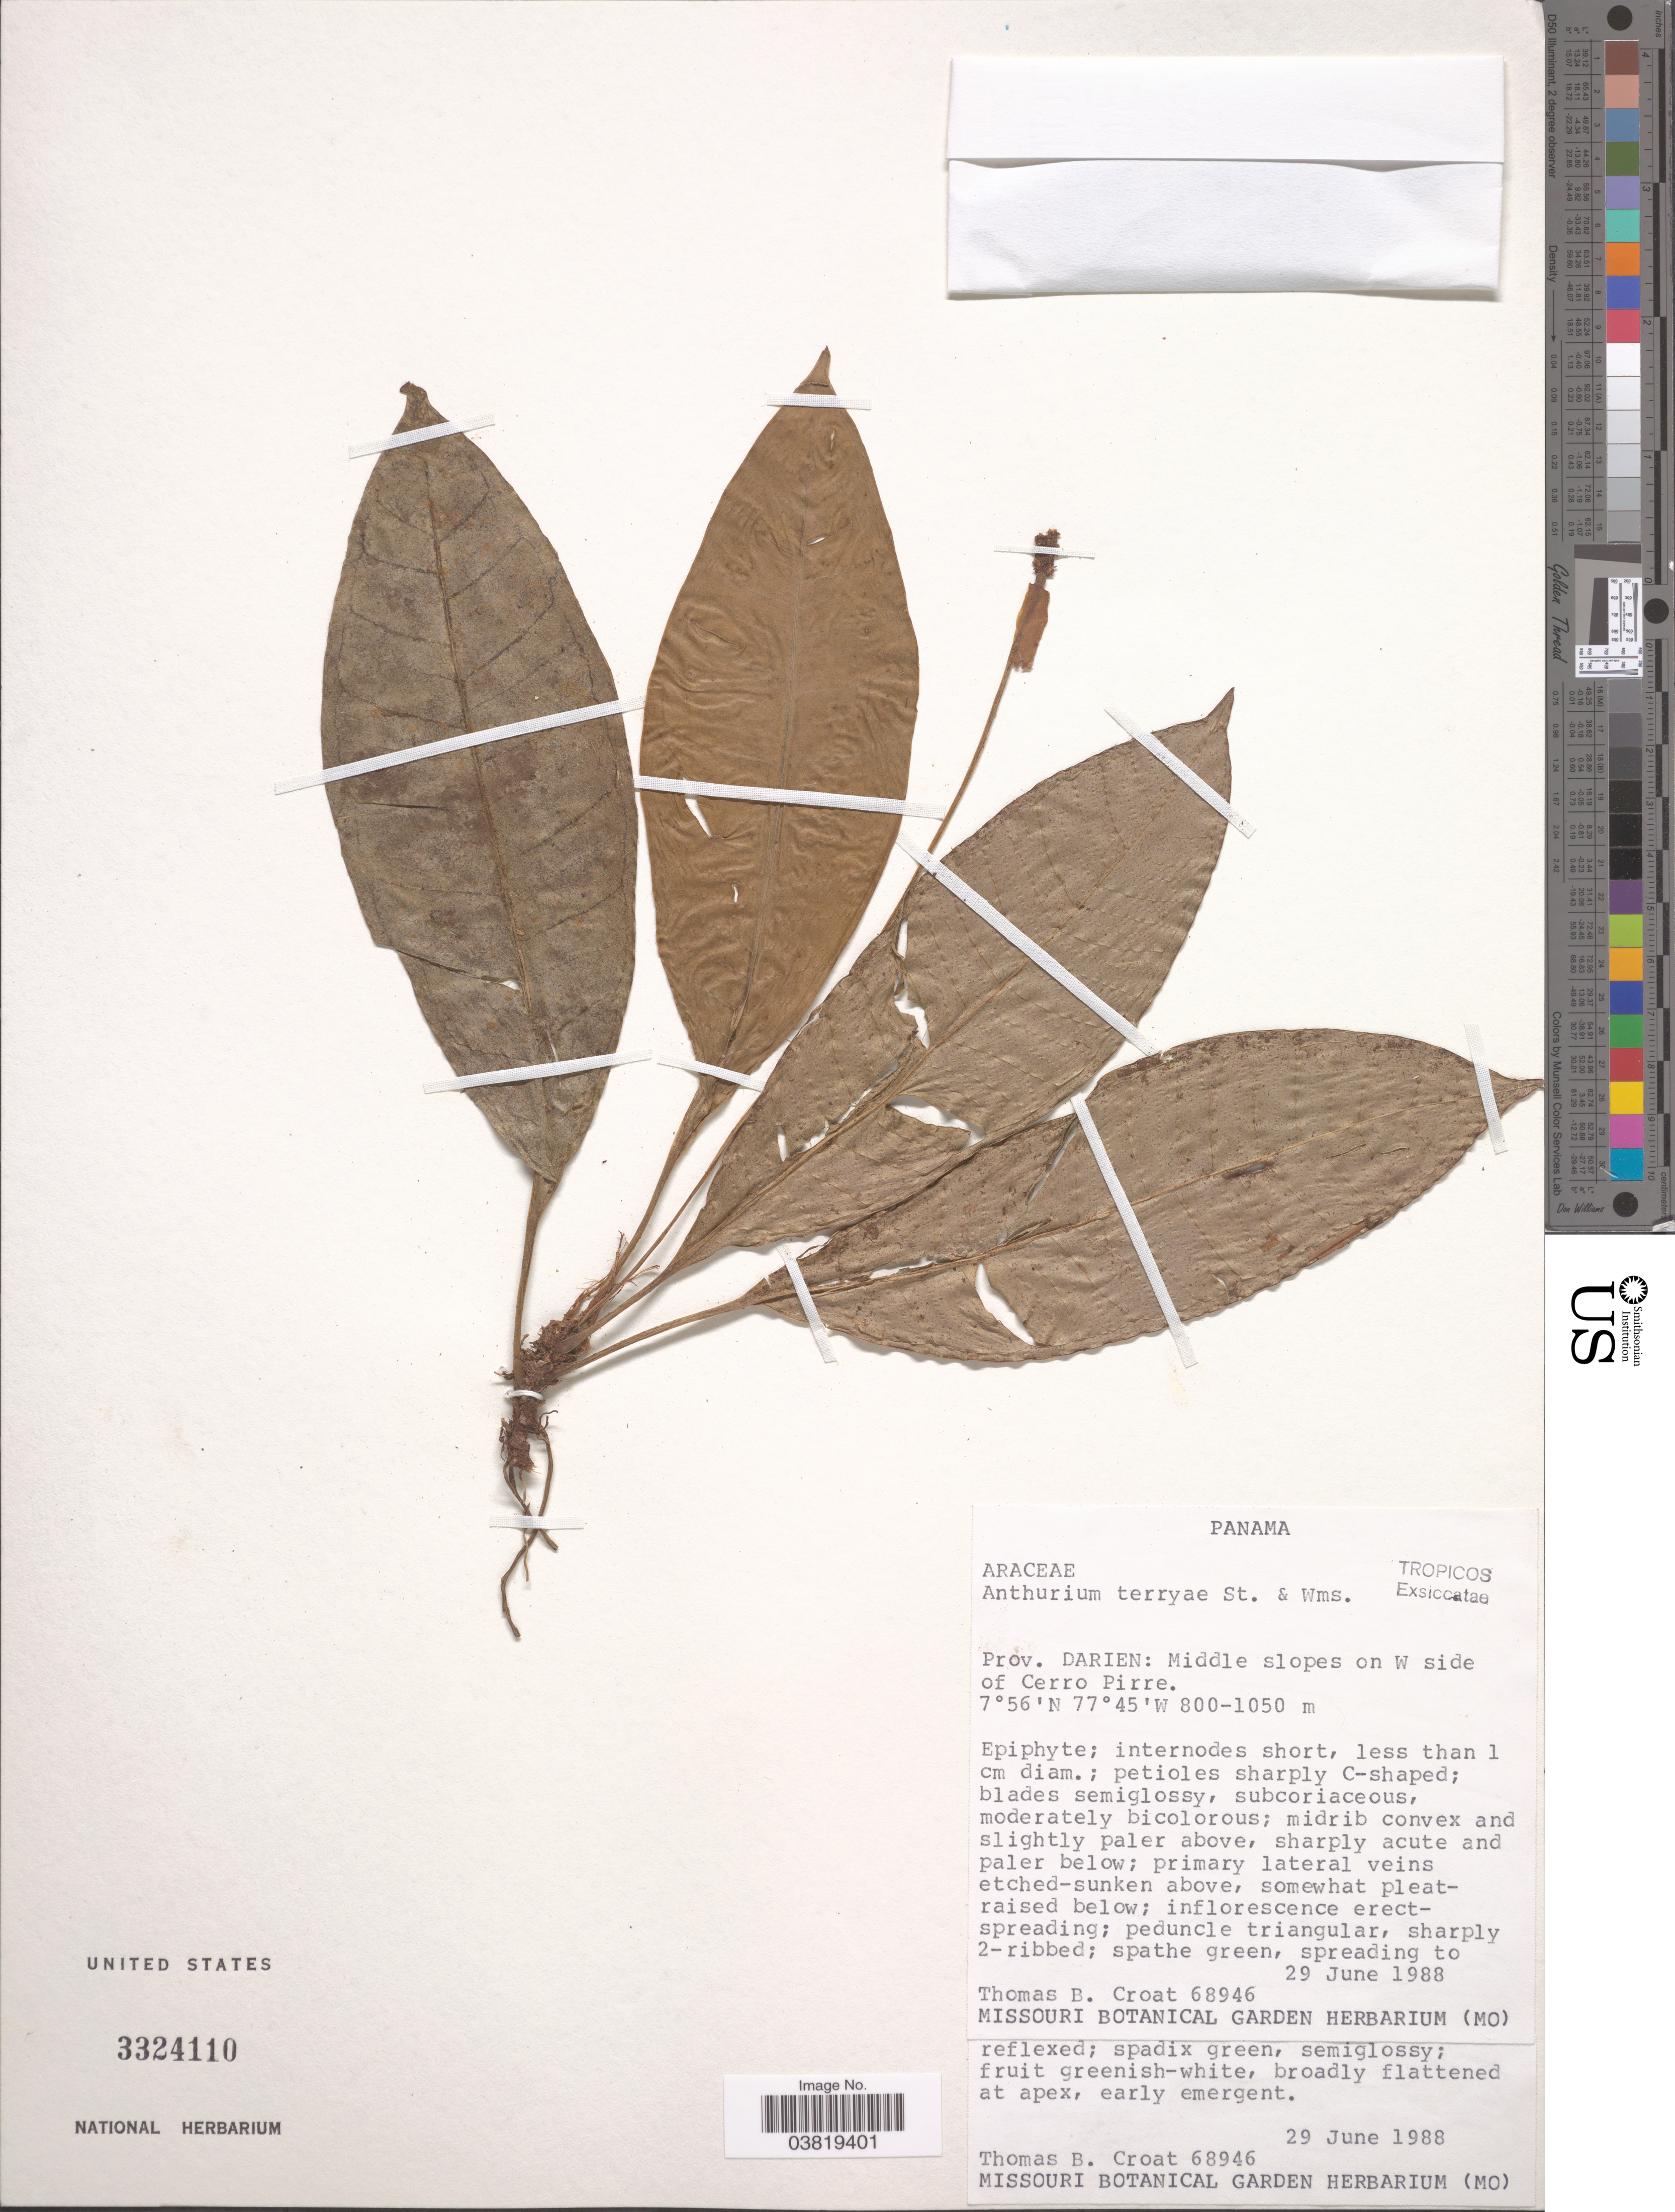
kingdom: Plantae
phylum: Tracheophyta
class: Liliopsida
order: Alismatales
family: Araceae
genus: Anthurium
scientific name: Anthurium terryae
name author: Standl. & L.O. Williams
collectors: T. B. Croat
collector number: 68946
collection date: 1988-06-29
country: Panama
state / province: Darien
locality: Middle slopes on W side of Cerro Pirre.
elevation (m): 800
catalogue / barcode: US 3324110